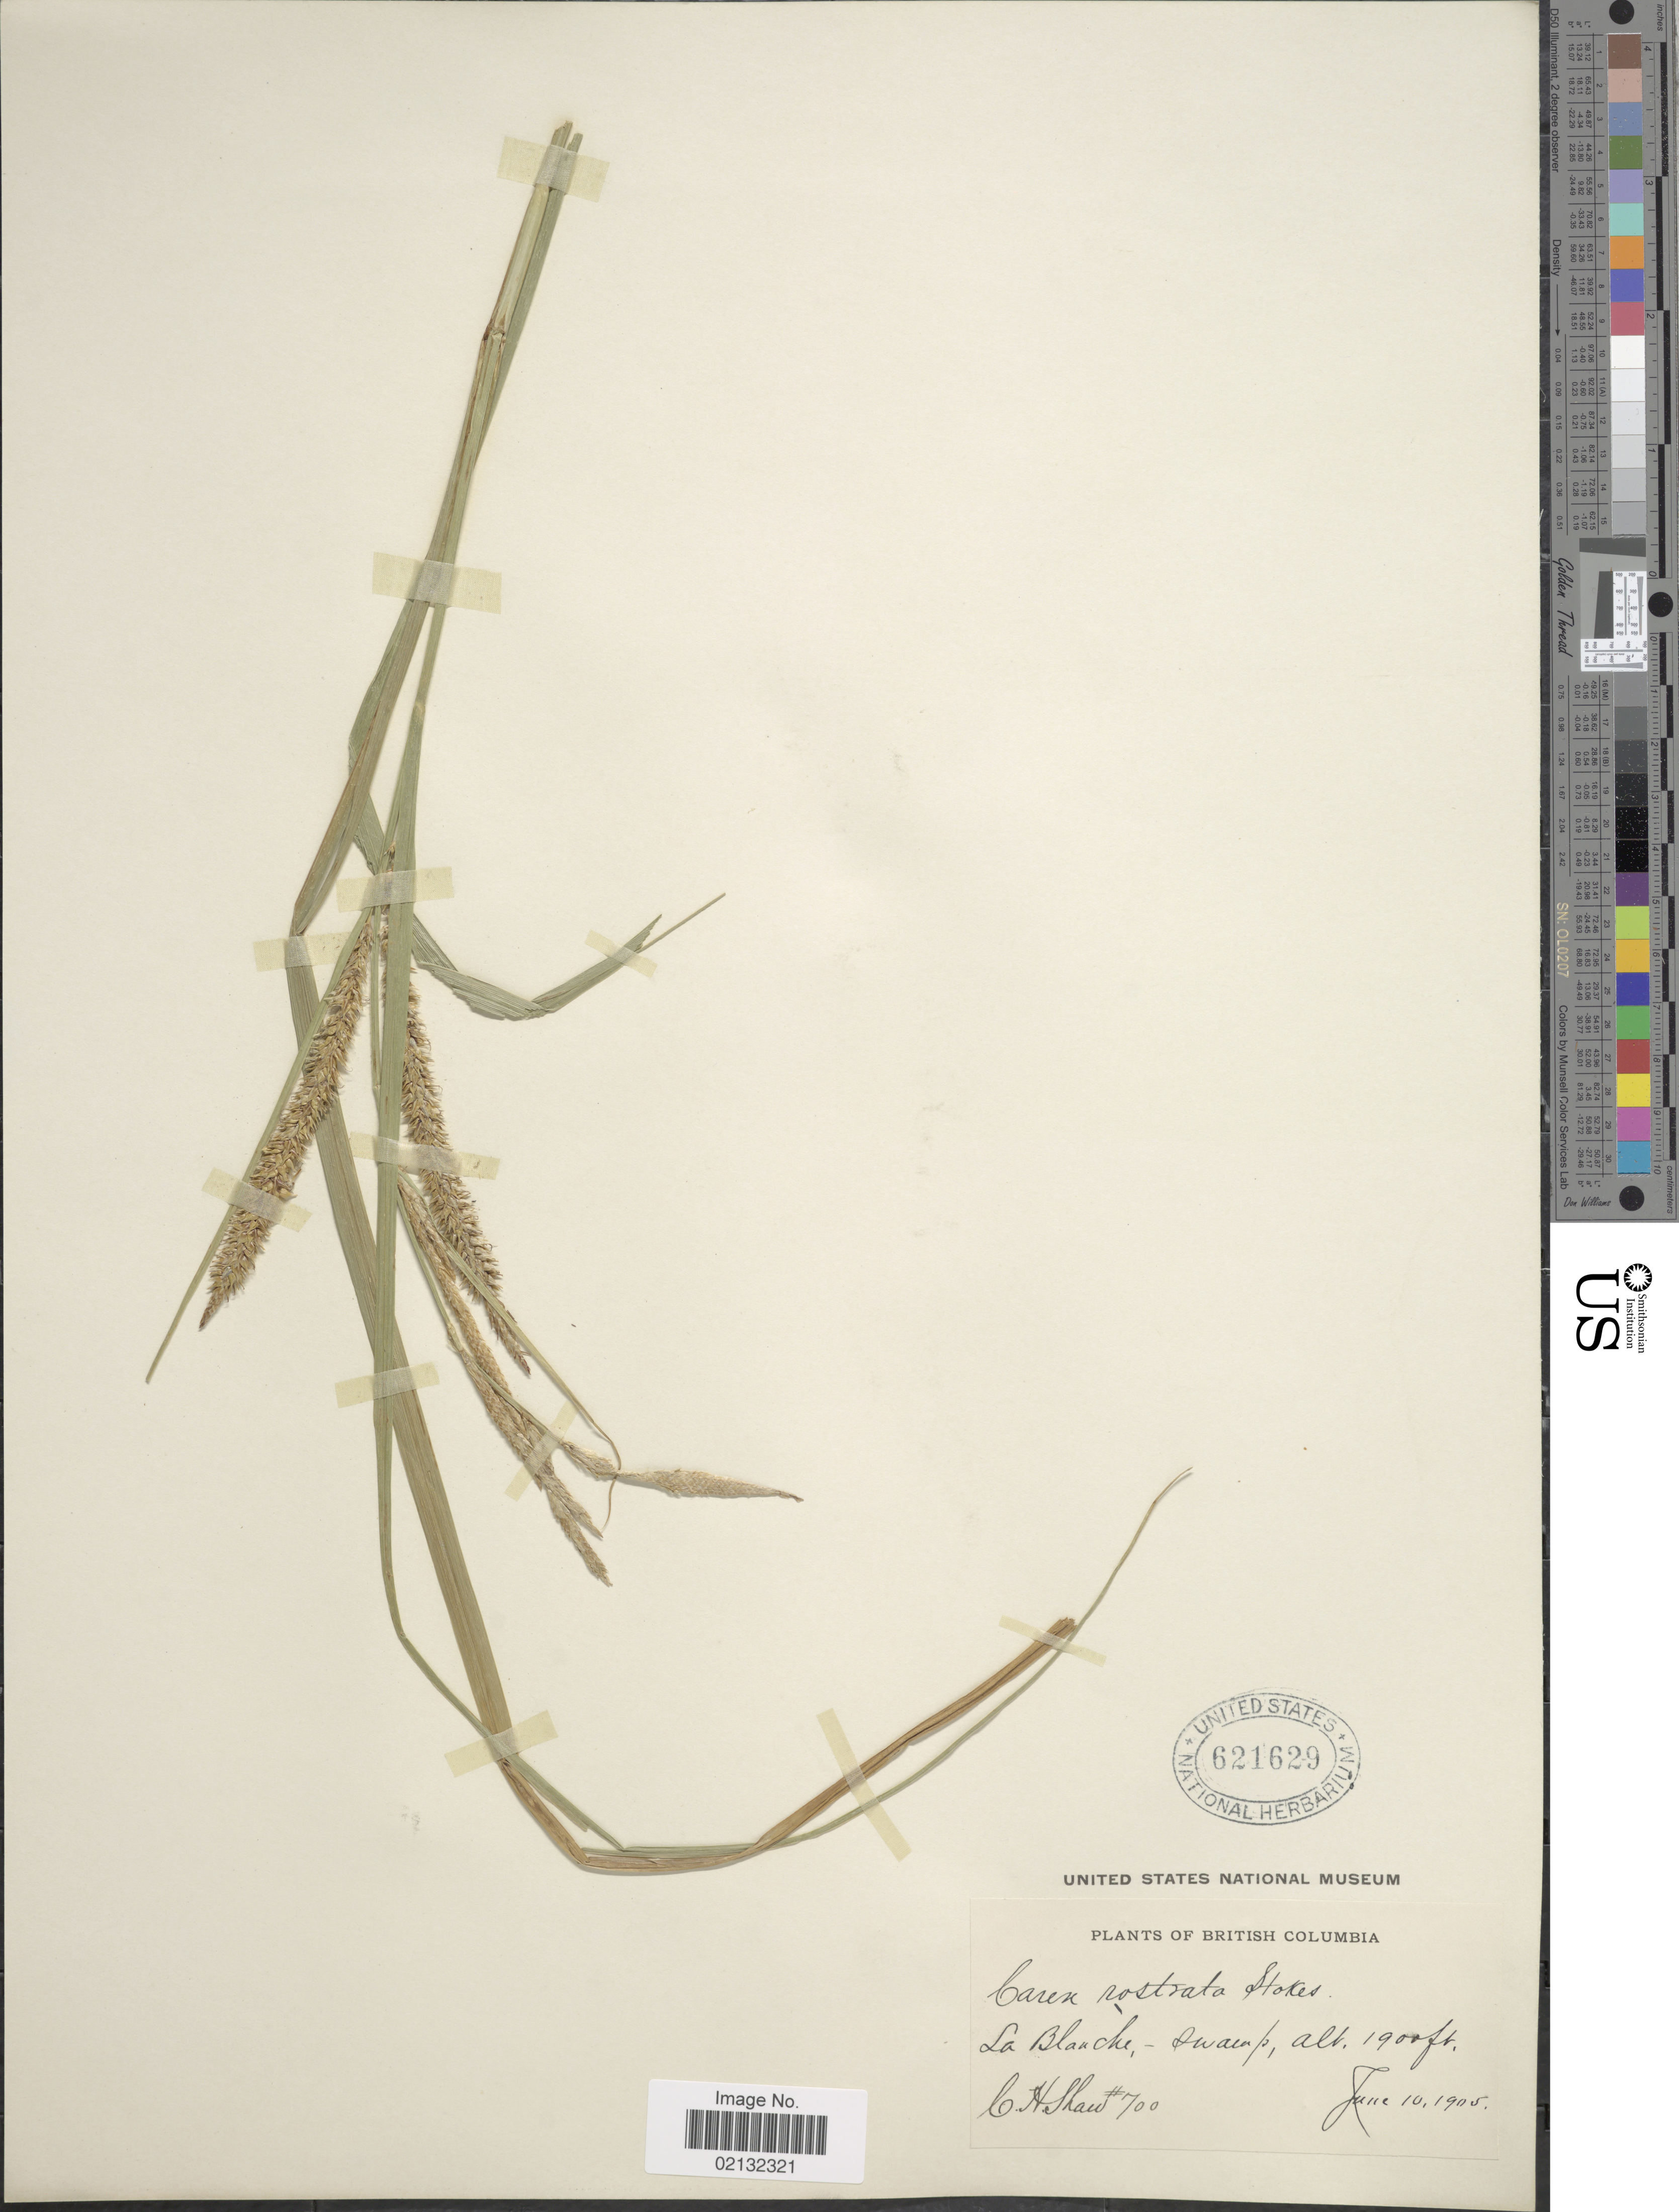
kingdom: Plantae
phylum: Tracheophyta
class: Liliopsida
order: Poales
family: Cyperaceae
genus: Carex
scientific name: Carex rostrata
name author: Stokes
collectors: C. H. Shaw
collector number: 700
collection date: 1905-06-10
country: Canada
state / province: British Columbia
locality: La Blache, swamp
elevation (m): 579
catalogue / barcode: US 621629